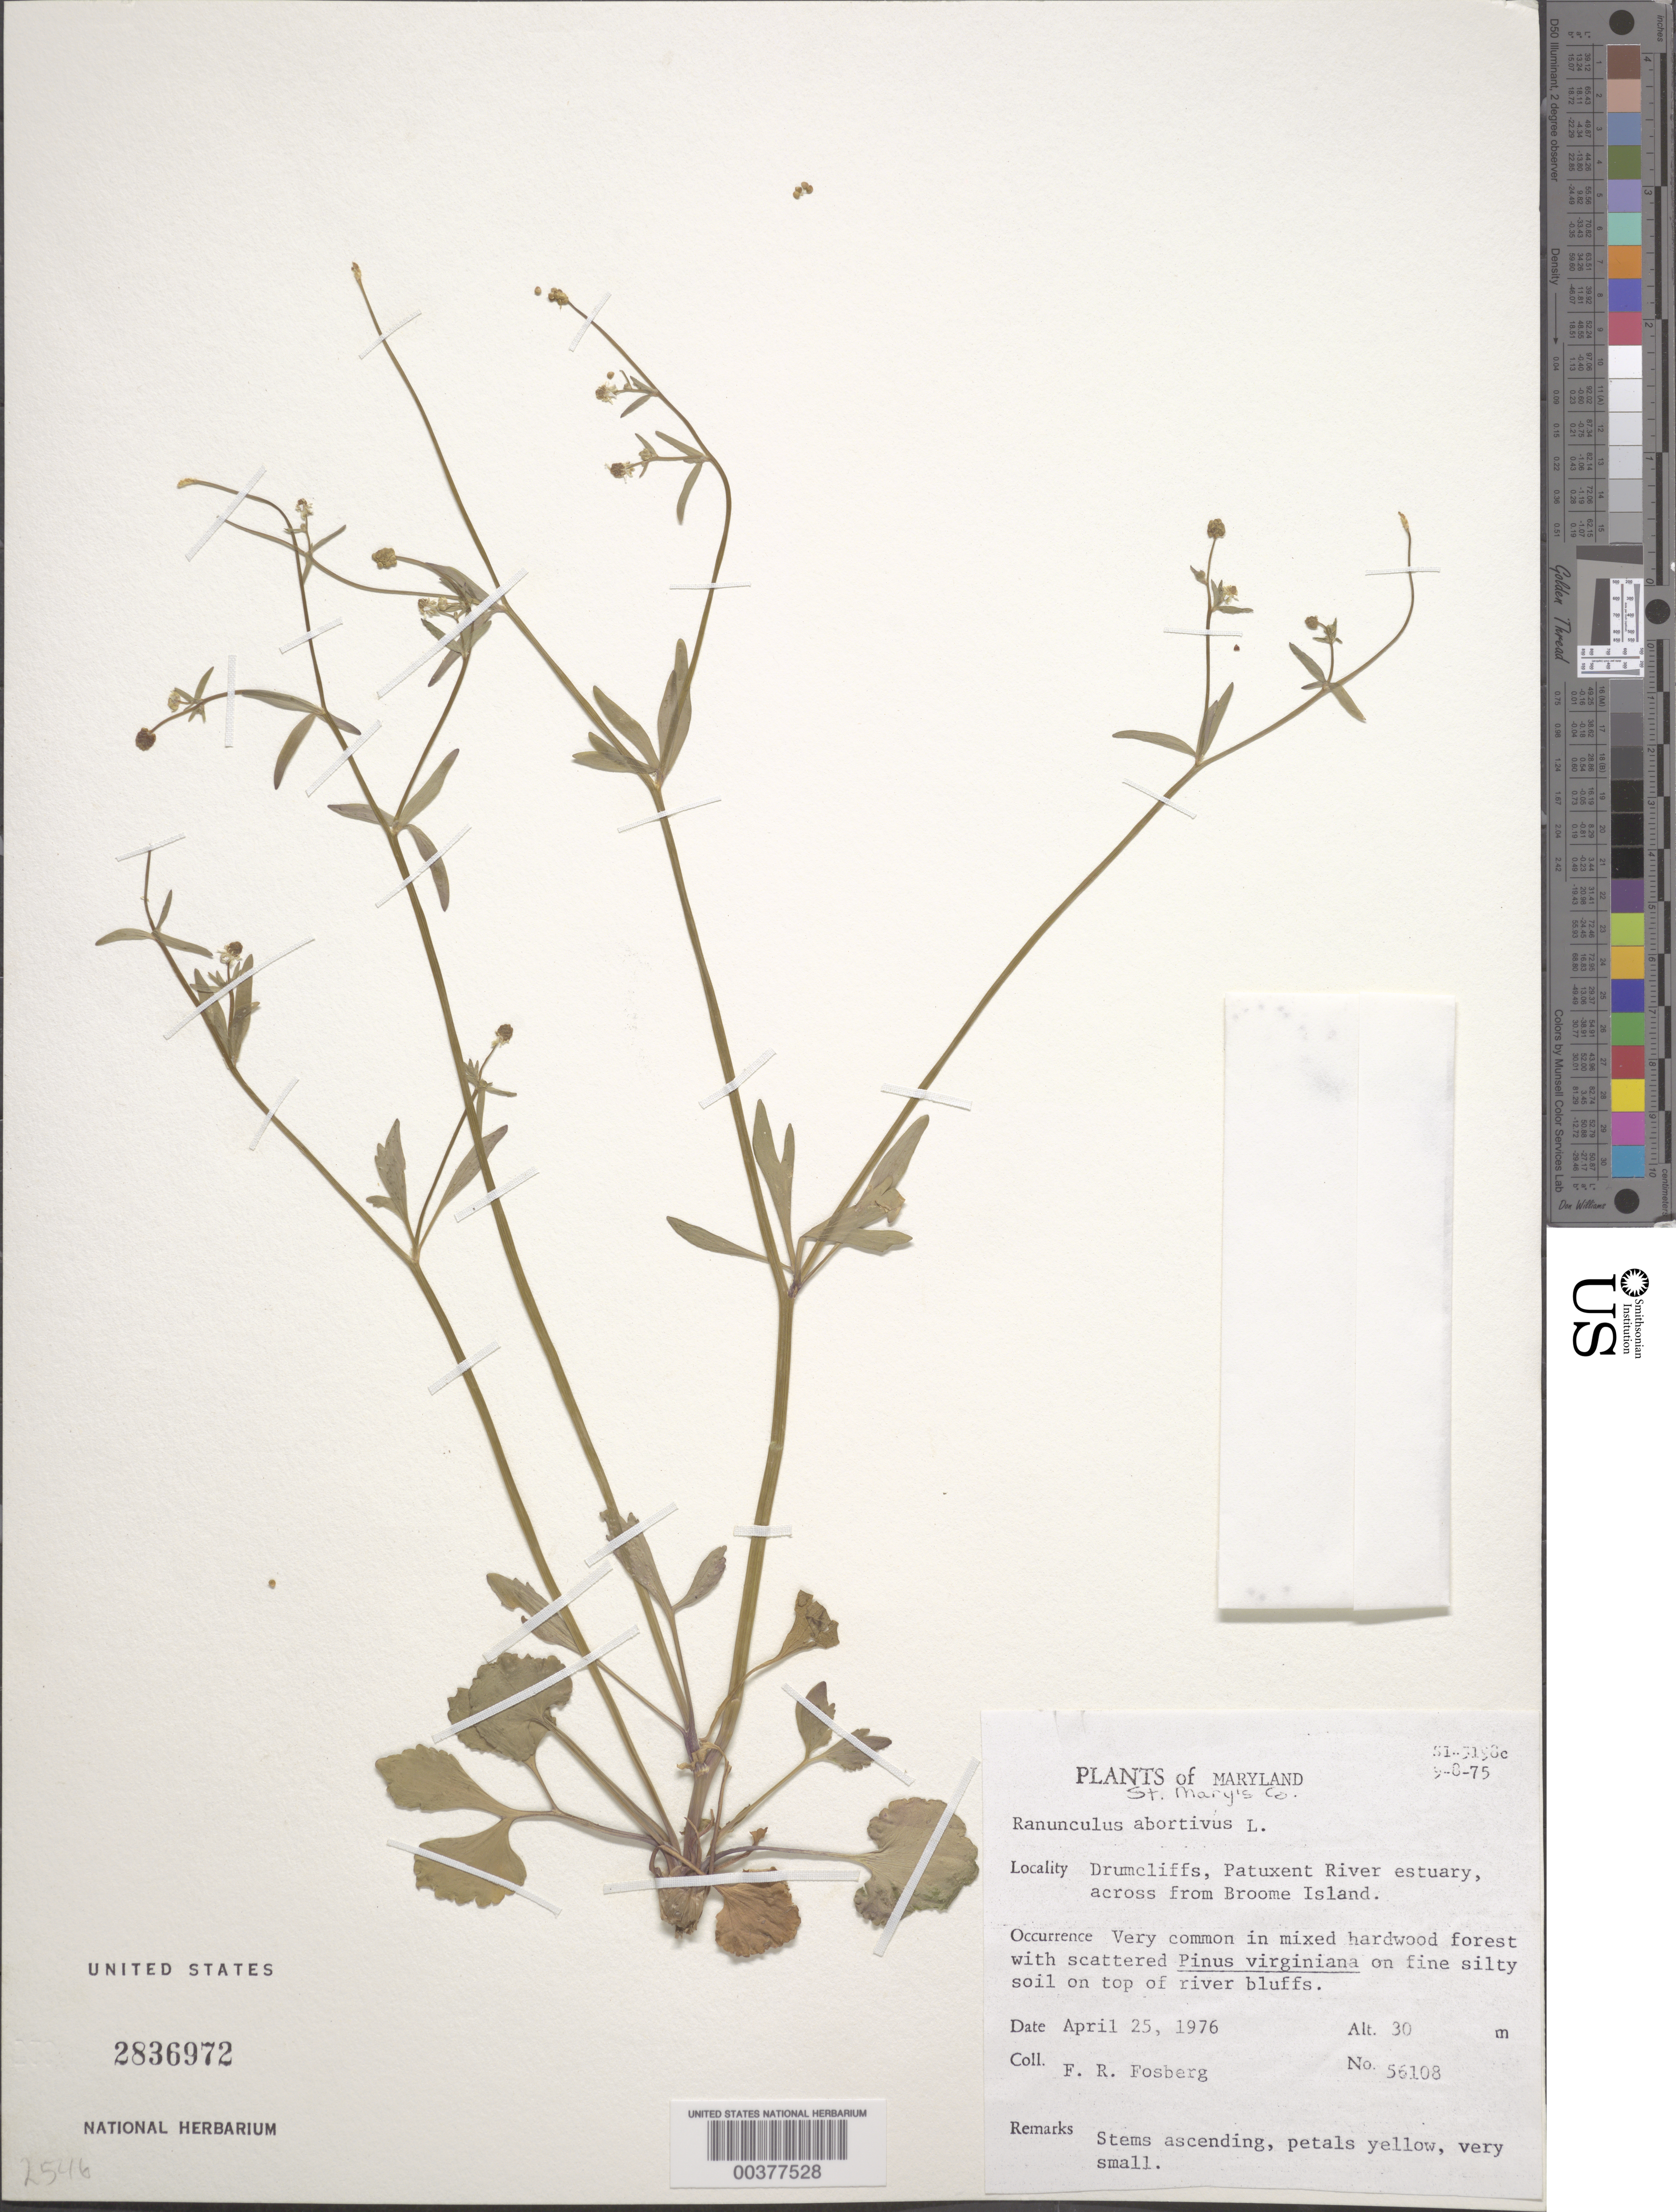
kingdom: Plantae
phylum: Tracheophyta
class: Magnoliopsida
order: Ranunculales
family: Ranunculaceae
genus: Ranunculus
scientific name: Ranunculus abortivus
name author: L.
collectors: F. R. Fosberg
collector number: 56108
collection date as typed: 25 Apr 1976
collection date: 1976-04-25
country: United States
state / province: Maryland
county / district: St. Mary's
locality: Drumcliffs, Patuxent River, across from Broome Island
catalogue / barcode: US 2836972